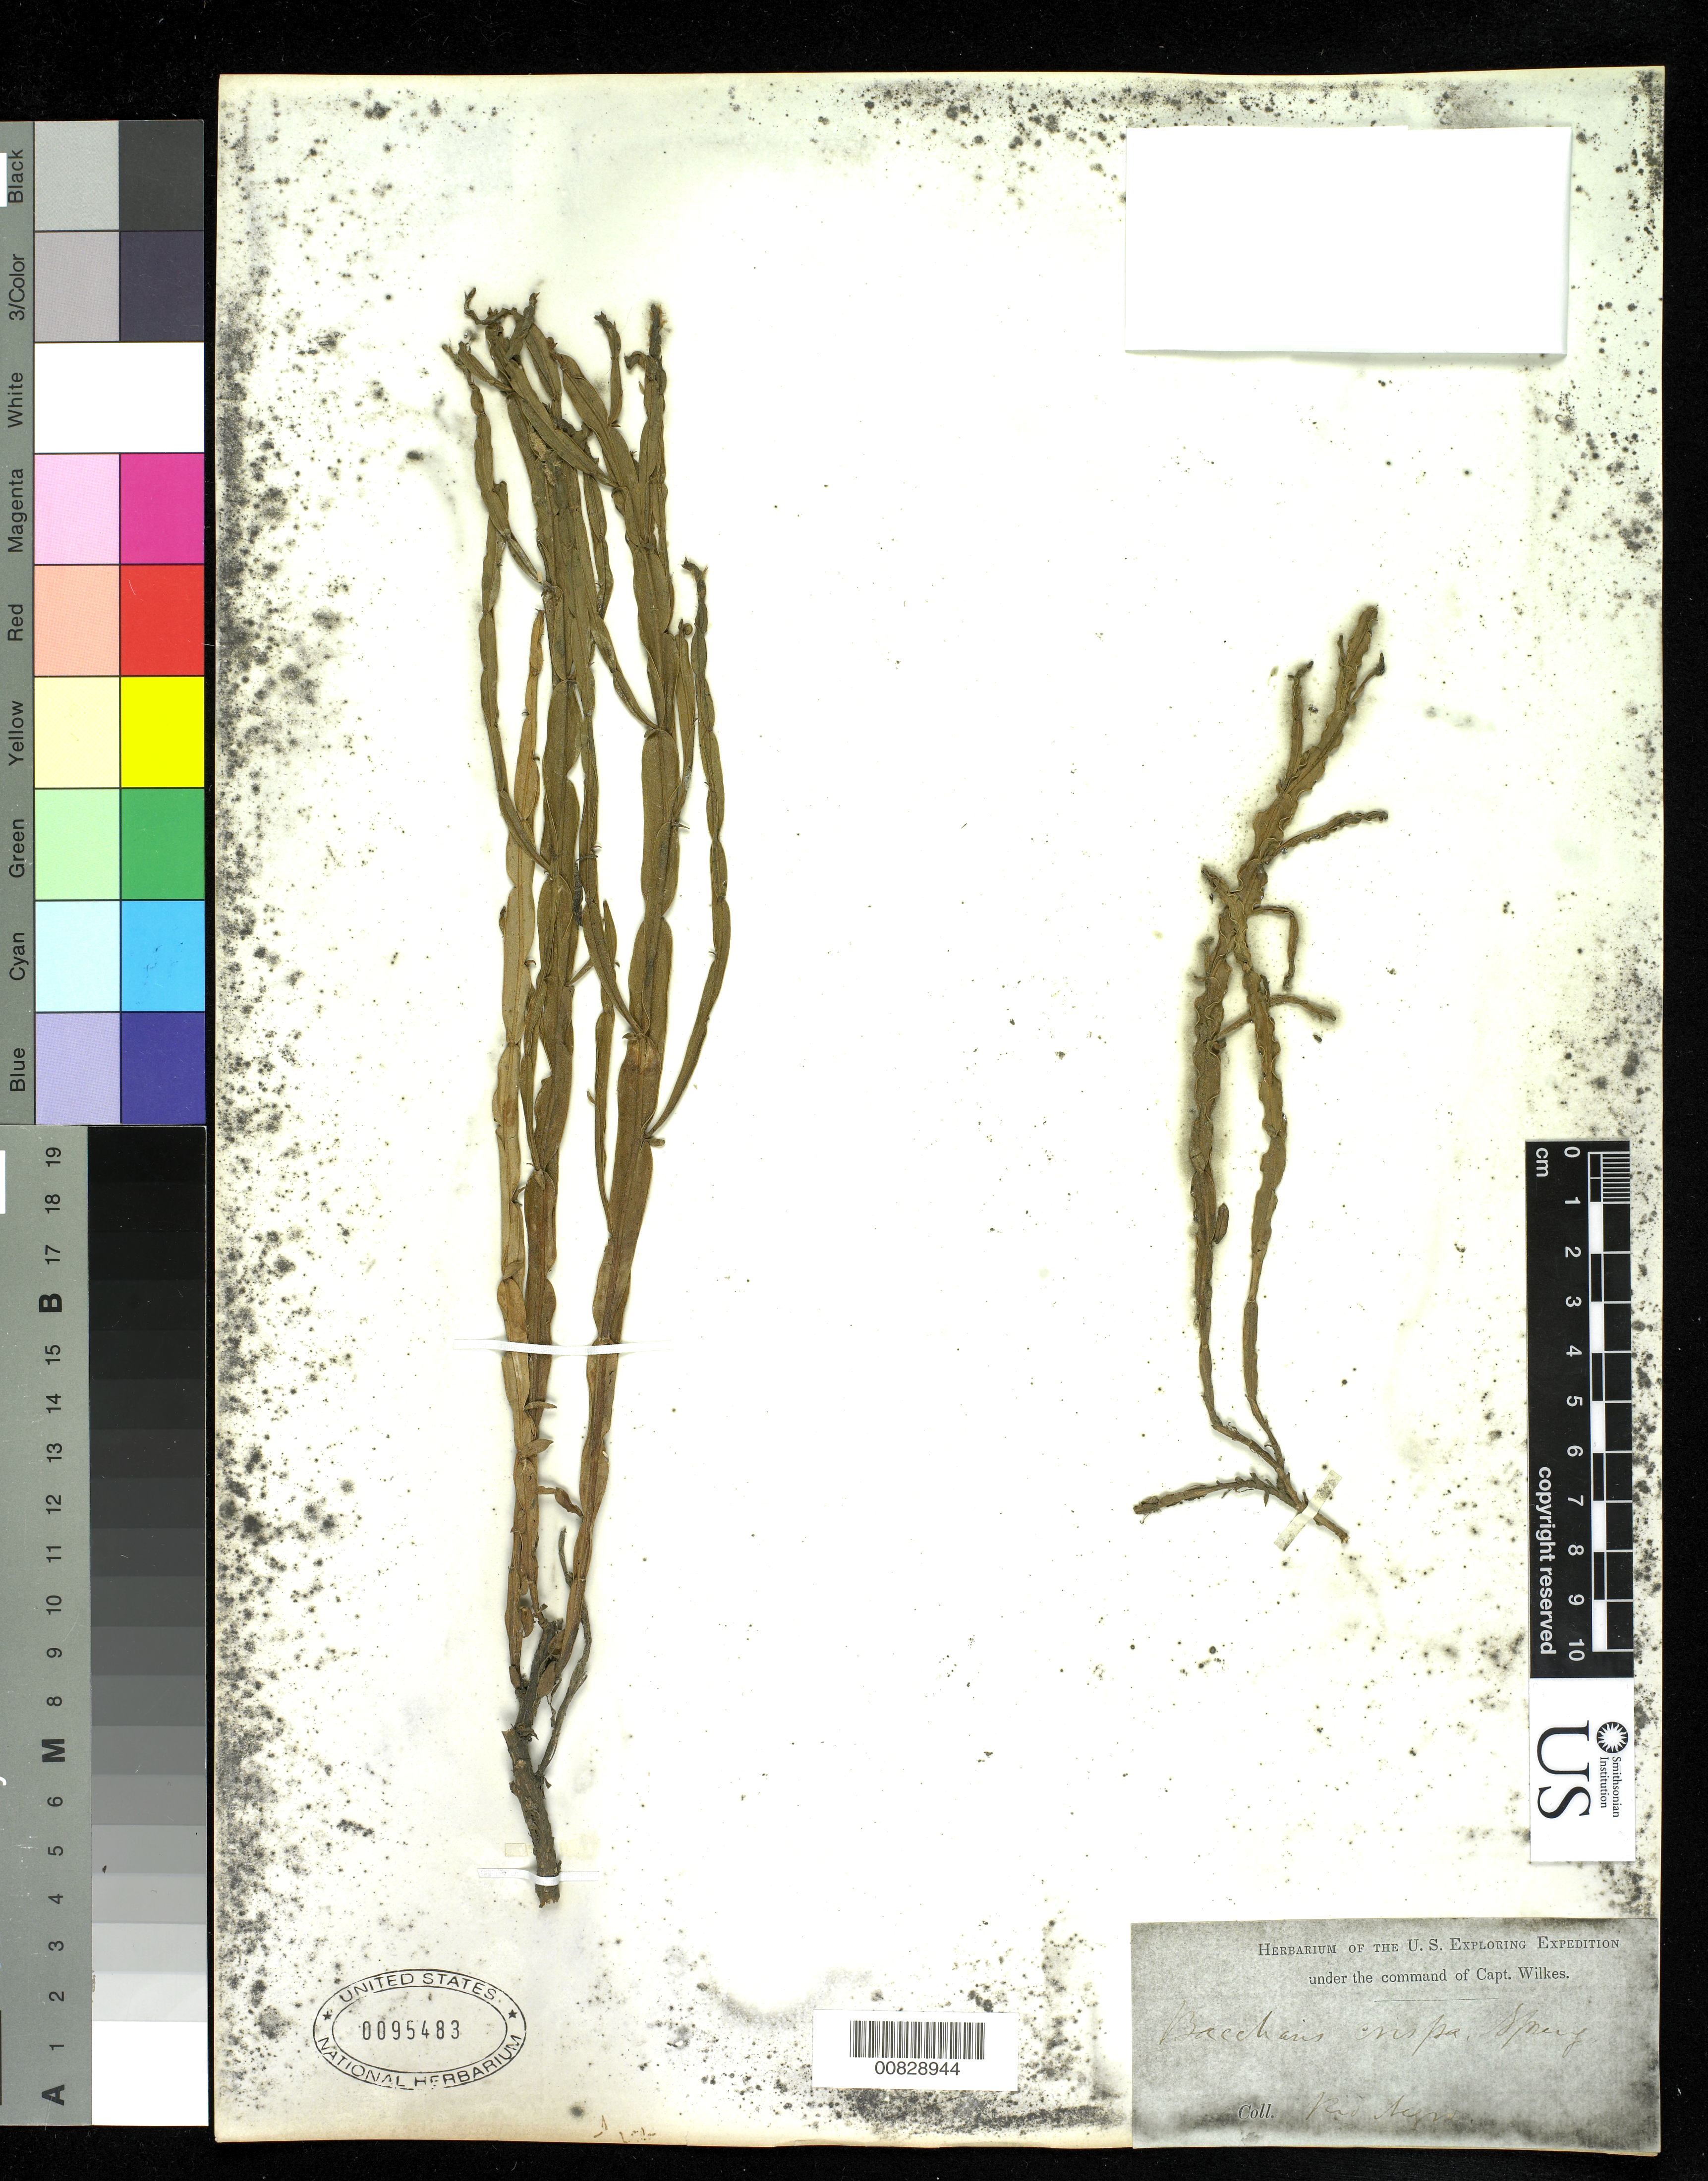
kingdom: Plantae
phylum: Tracheophyta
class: Magnoliopsida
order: Asterales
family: Asteraceae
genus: Conyza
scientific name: Conyza crispa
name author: Spreng.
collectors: Wilkes Explor. Exped.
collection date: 1838/1842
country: Argentina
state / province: Rio Negro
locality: Rio Negro, N. Pategonia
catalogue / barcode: US 95483